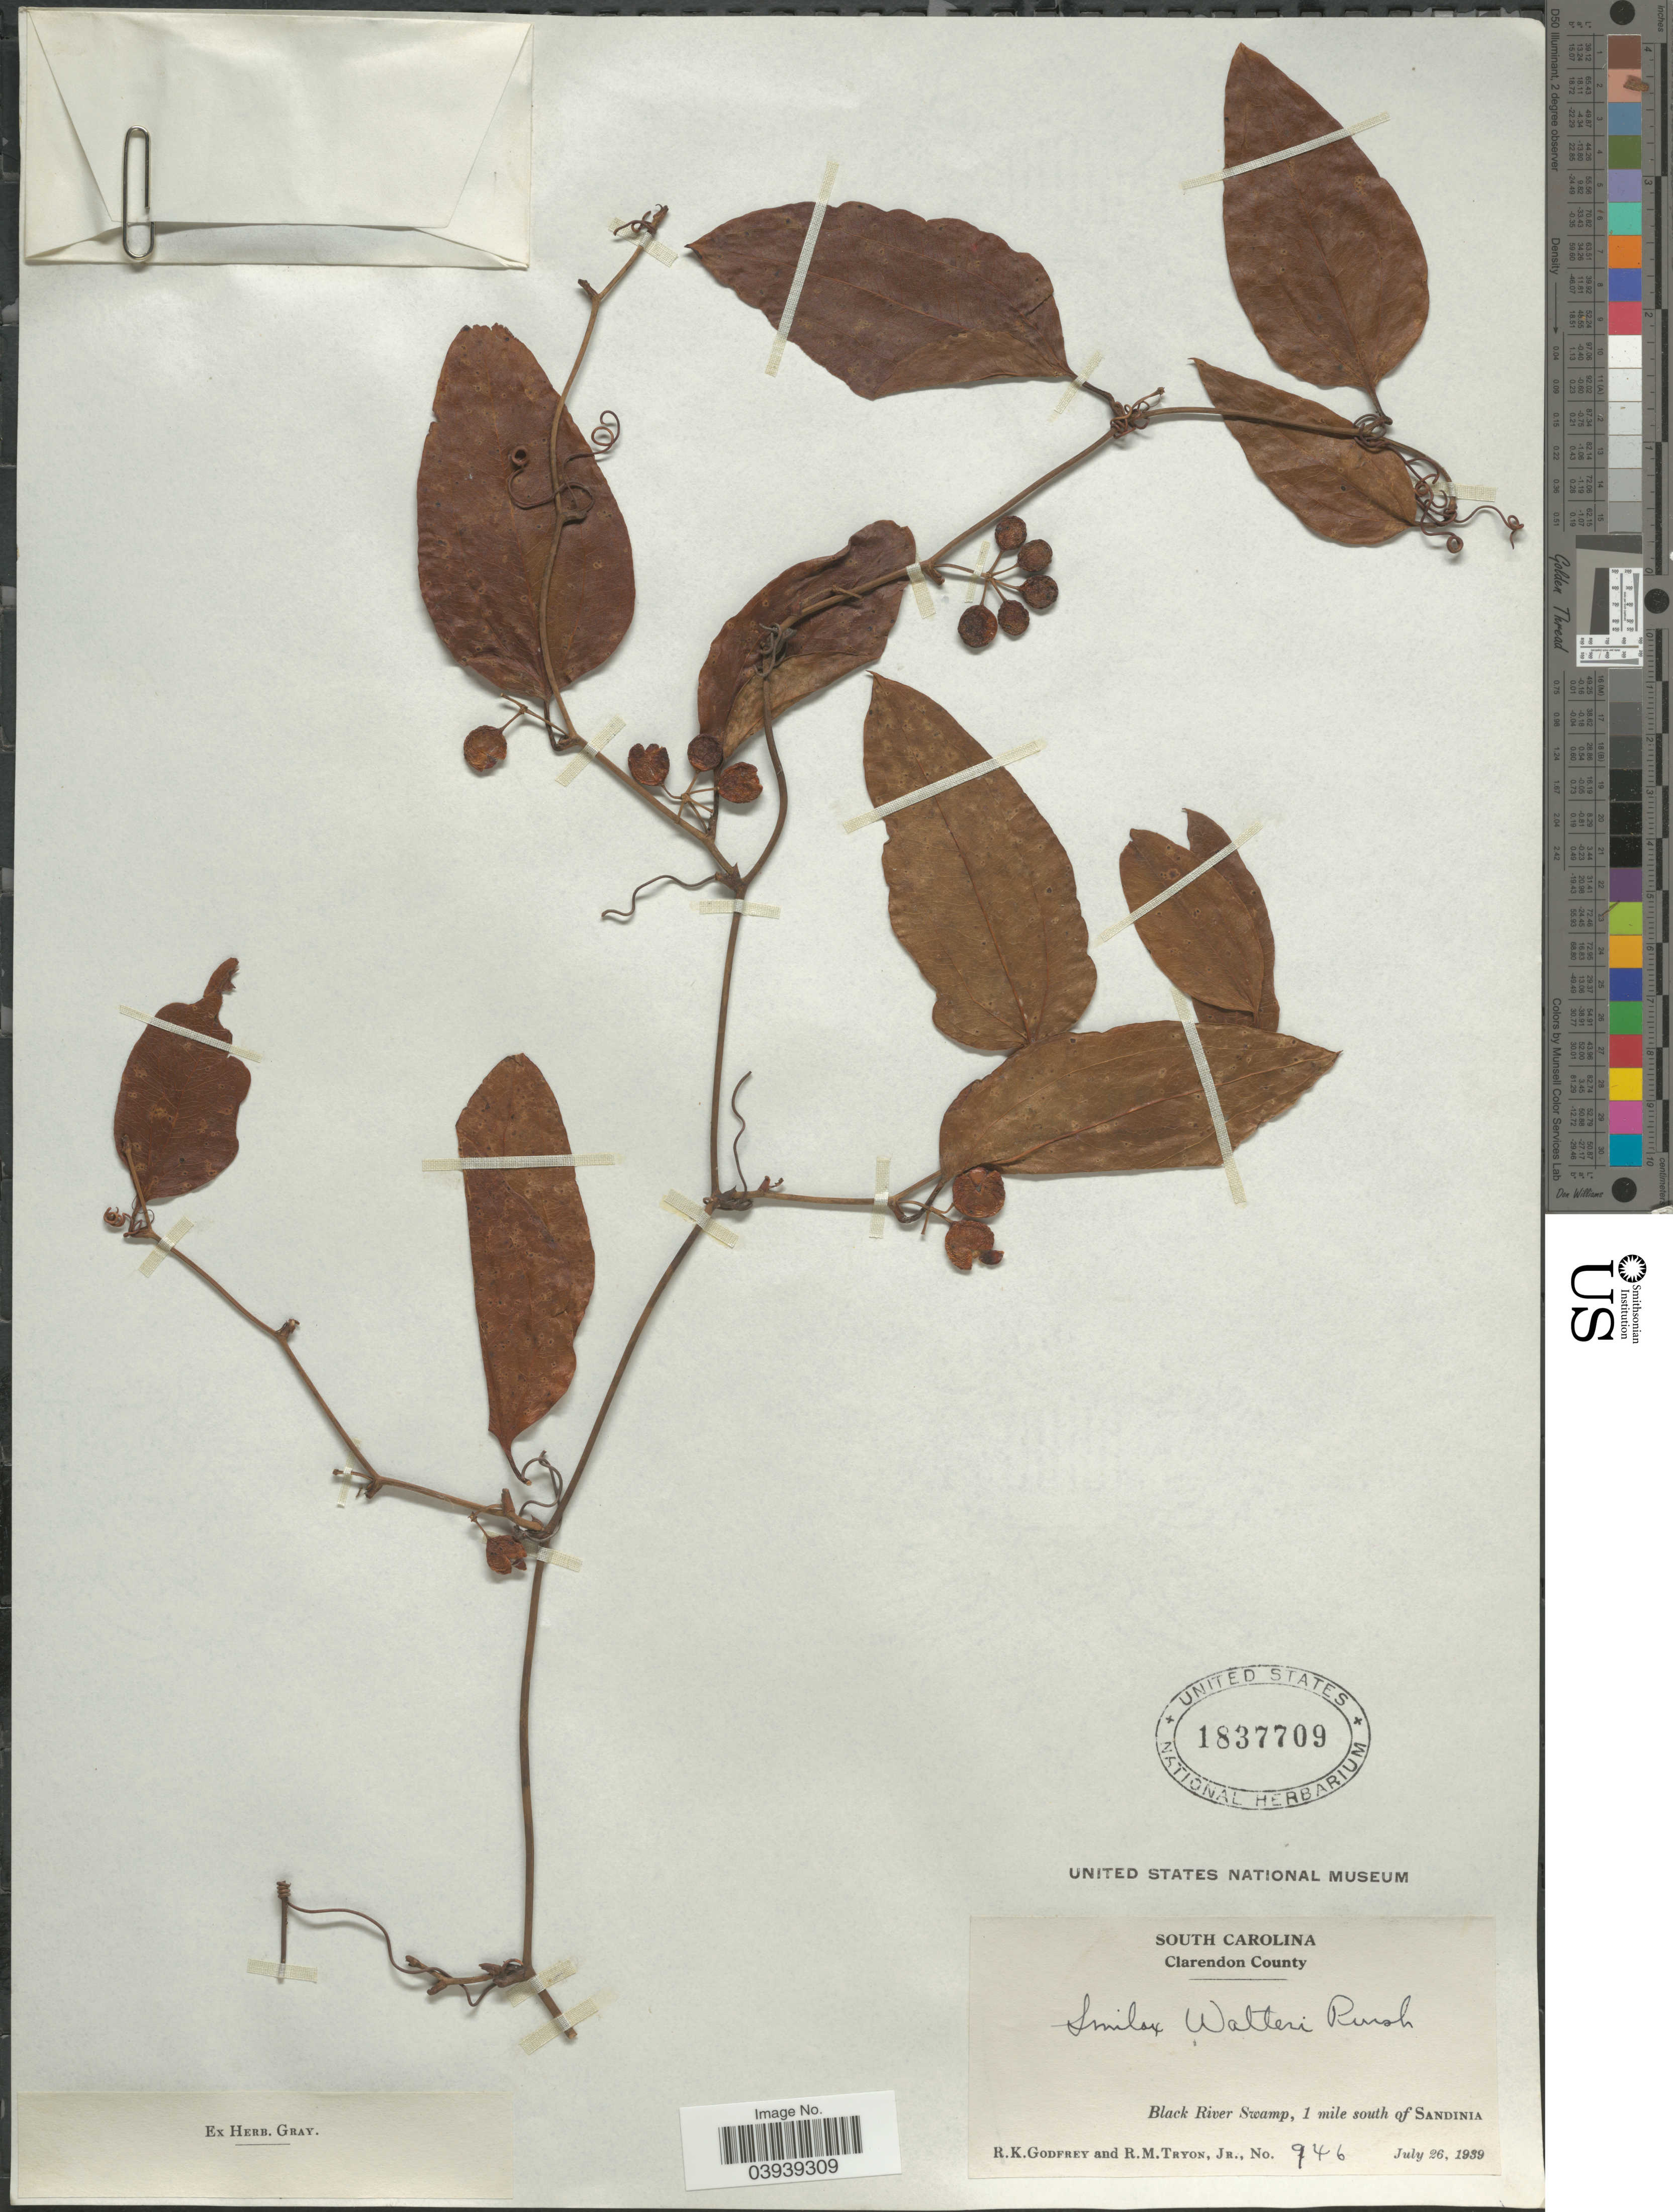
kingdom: Plantae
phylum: Tracheophyta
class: Liliopsida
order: Liliales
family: Smilacaceae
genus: Smilax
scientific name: Smilax walteri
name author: Pursh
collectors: R. K. Godfrey & R. Tryon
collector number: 946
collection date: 1939-07-26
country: United States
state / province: South Carolina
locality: Clarendon County. Black River Swamp, 1 miles south of Sandinia.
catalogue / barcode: US 1837709